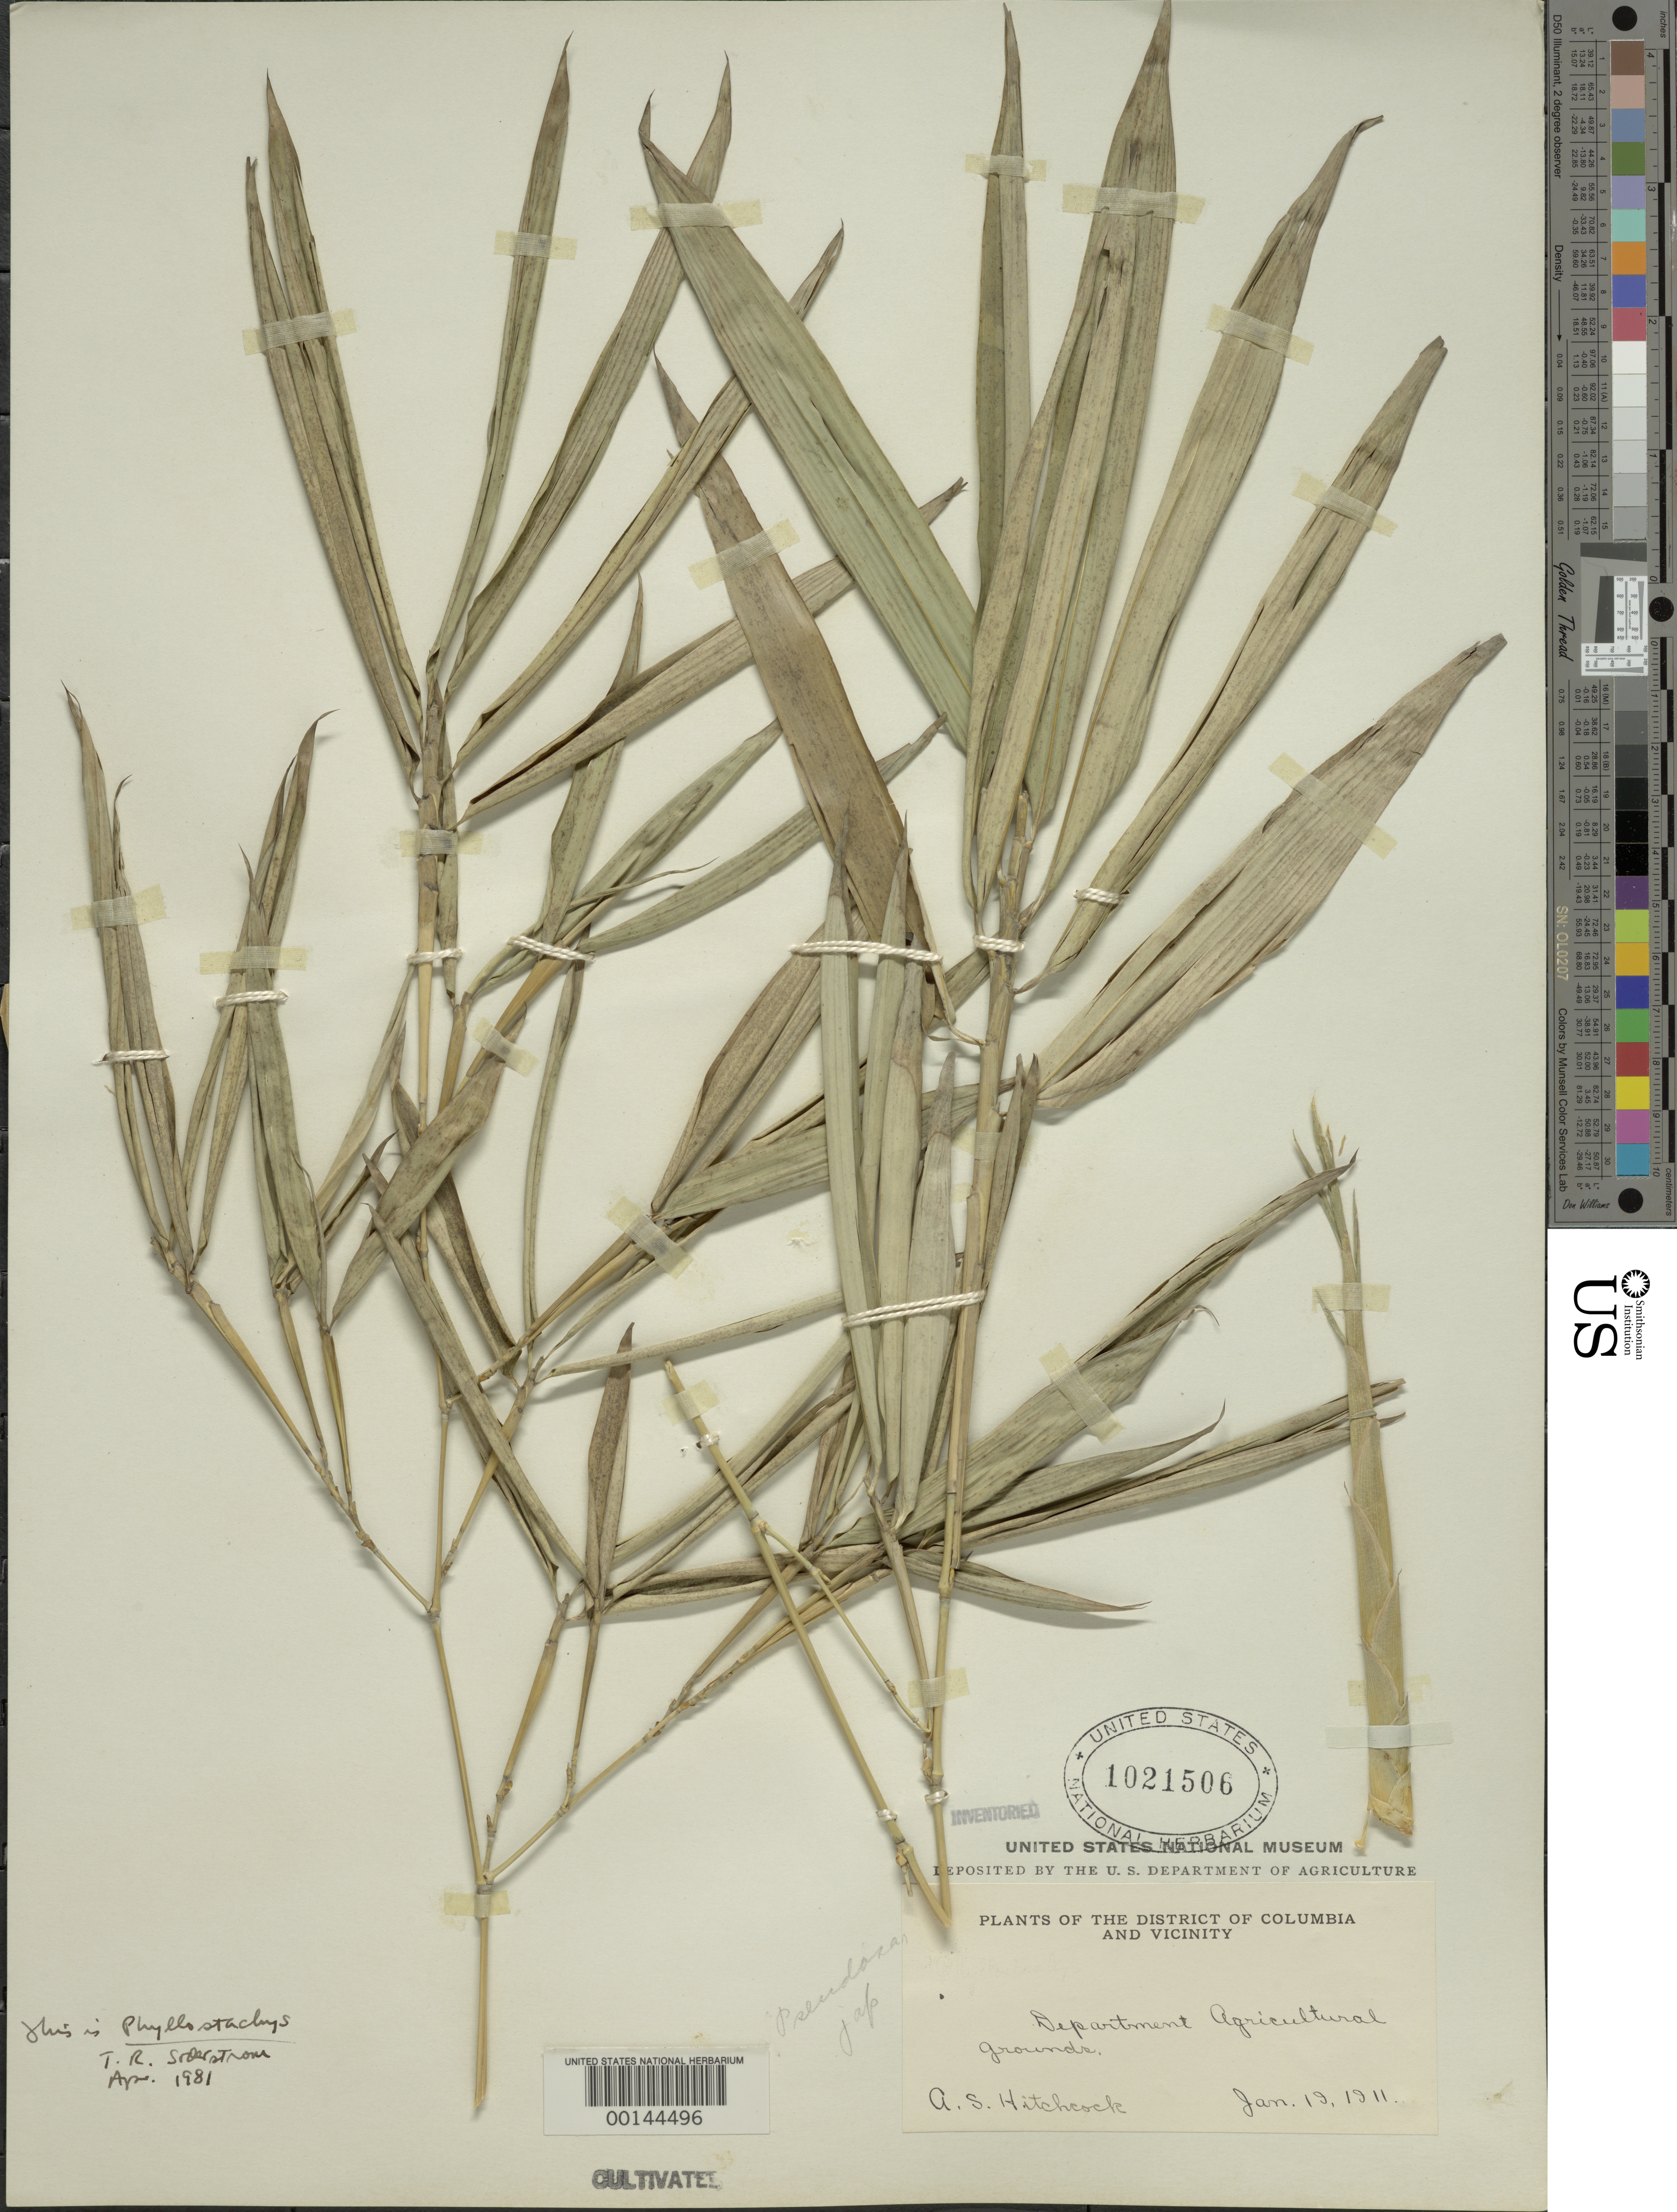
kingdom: Plantae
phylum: Tracheophyta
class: Liliopsida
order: Poales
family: Poaceae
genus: Phyllostachys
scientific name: Phyllostachys sp.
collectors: A. S. Hitchcock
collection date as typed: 19 Jan 1911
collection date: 1911-01-19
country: United States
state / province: District of Columbia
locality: Department of agriculture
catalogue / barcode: US 1021506